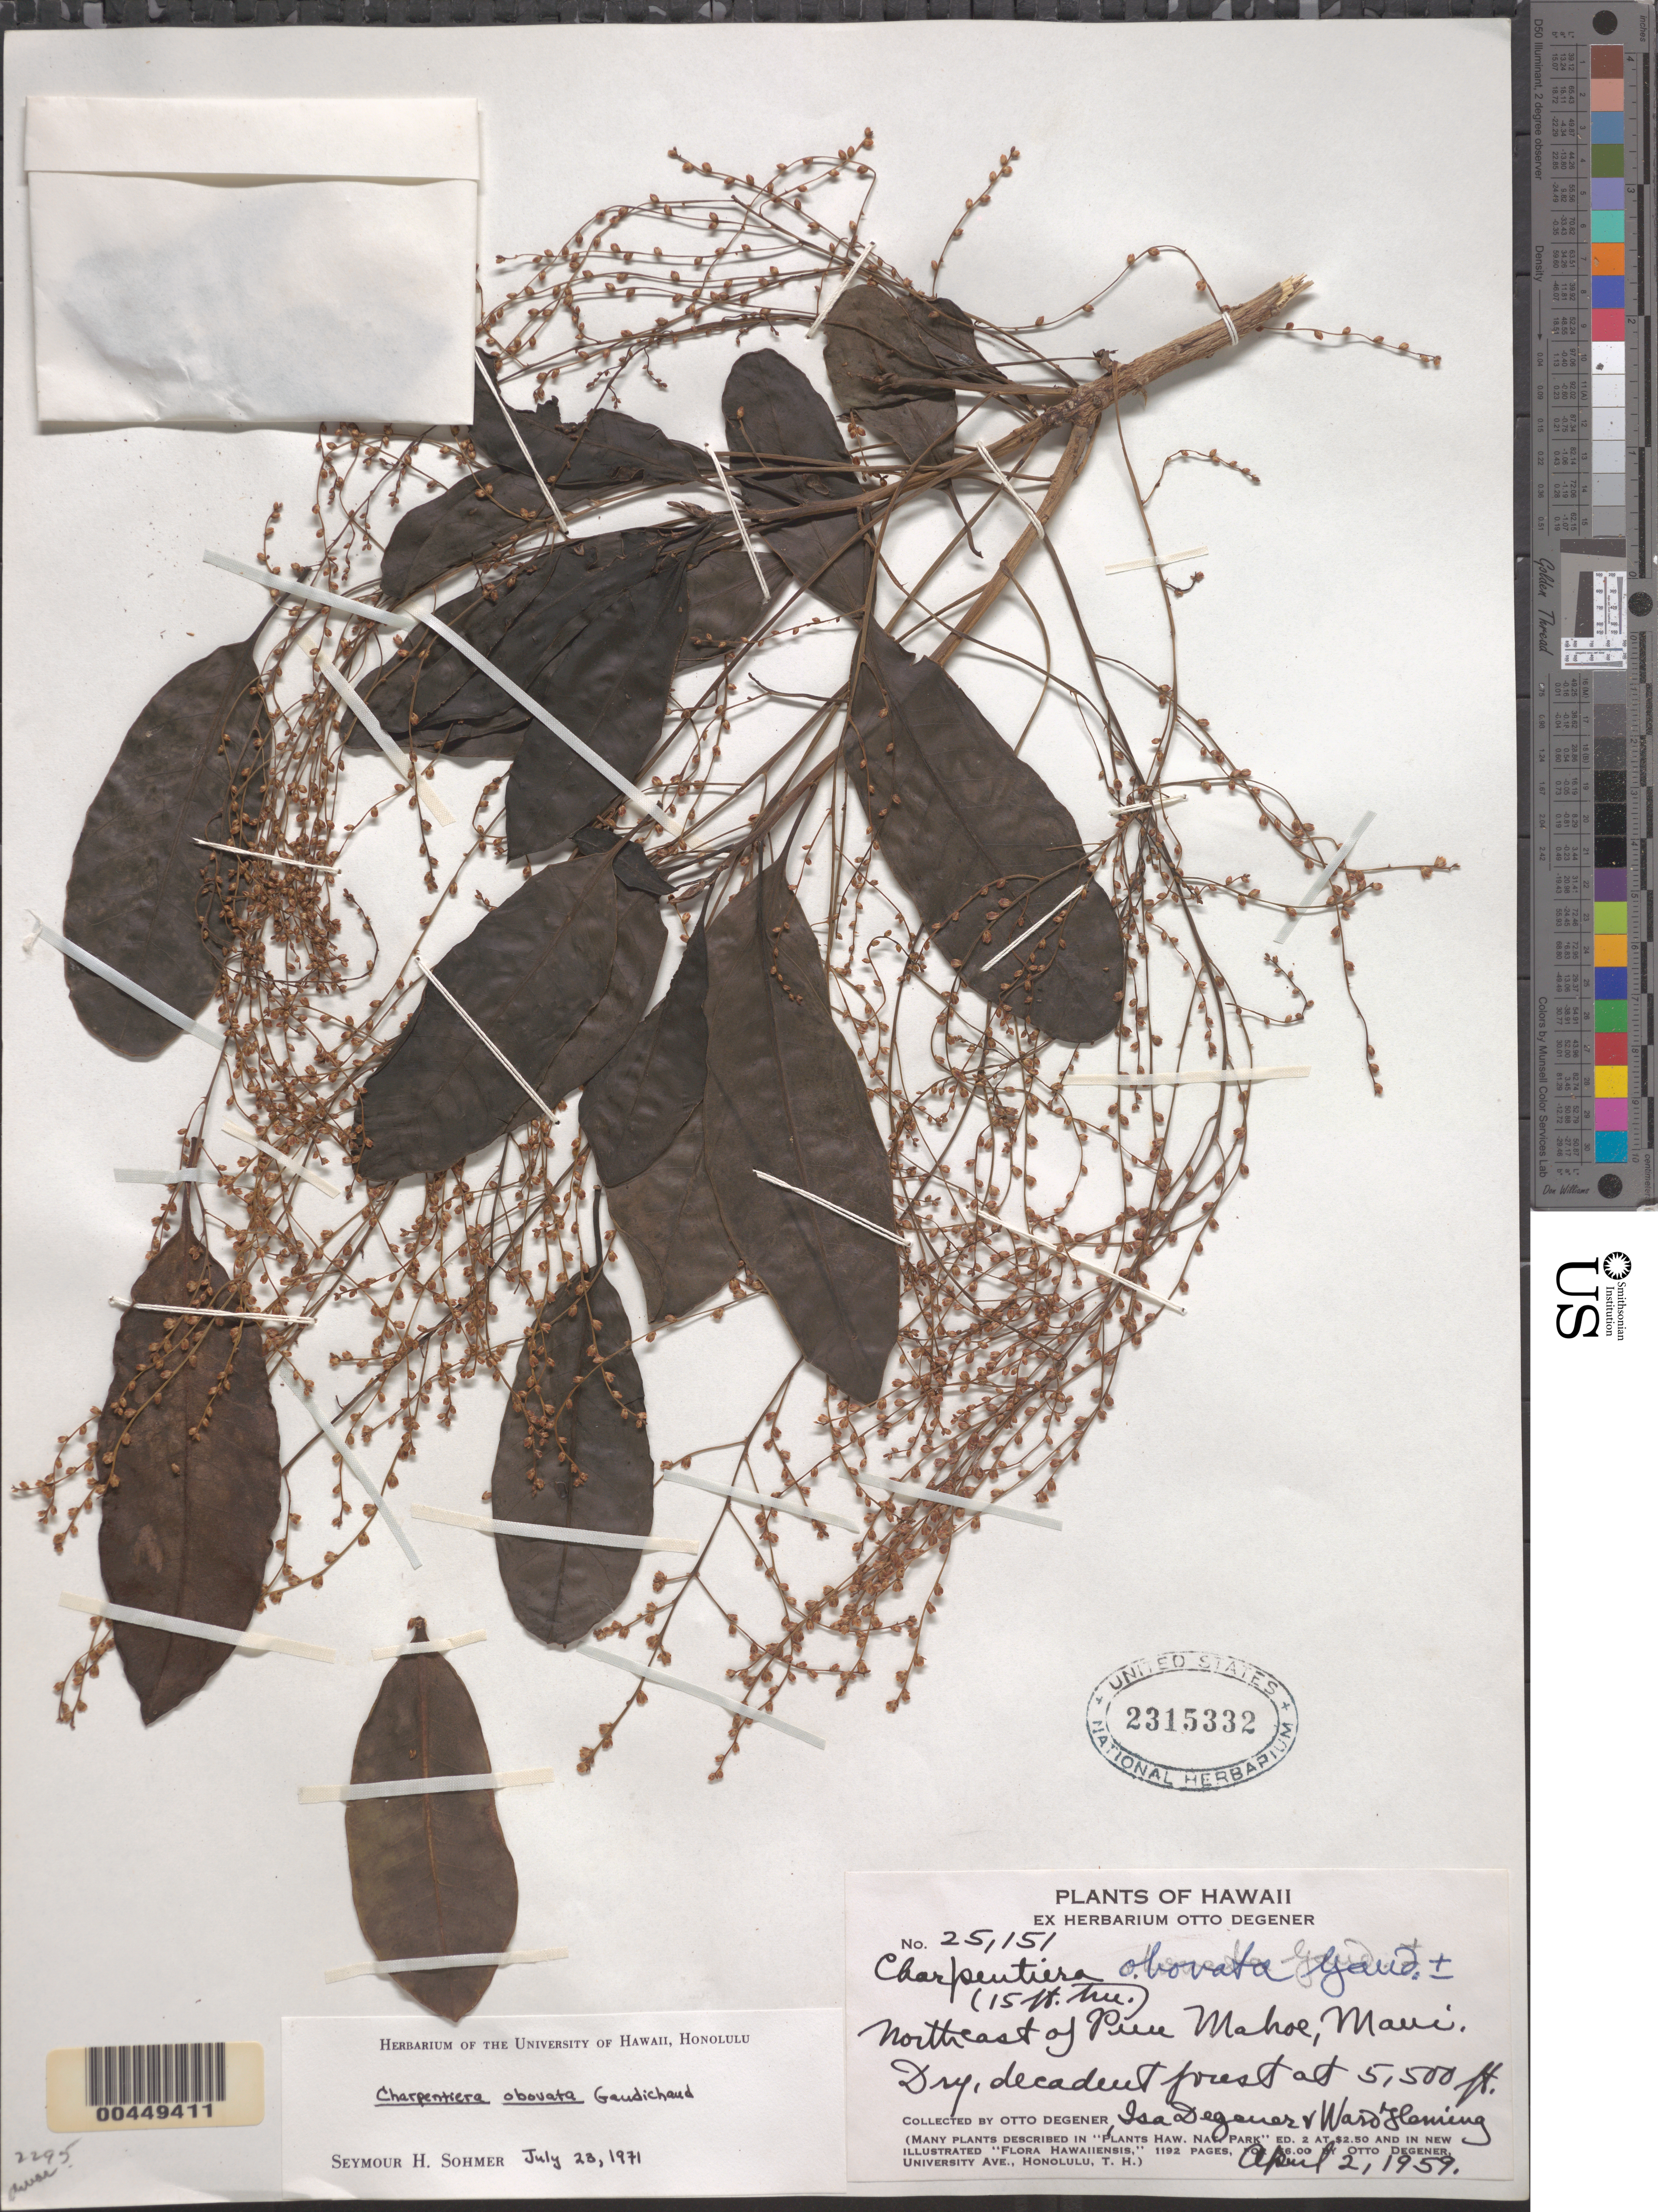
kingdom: Plantae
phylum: Tracheophyta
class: Magnoliopsida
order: Caryophyllales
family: Amaranthaceae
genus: Charpentiera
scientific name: Charpentiera obovata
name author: Gaudich.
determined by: Sohmer, S. H.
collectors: O. Degener, I. Degener & W. Fleming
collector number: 25151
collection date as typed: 2 Apr 1959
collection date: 1959-04-02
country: United States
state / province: Hawaii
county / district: Maui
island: Maui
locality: NE of Puu Mahoe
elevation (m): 1676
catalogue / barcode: US 2315332